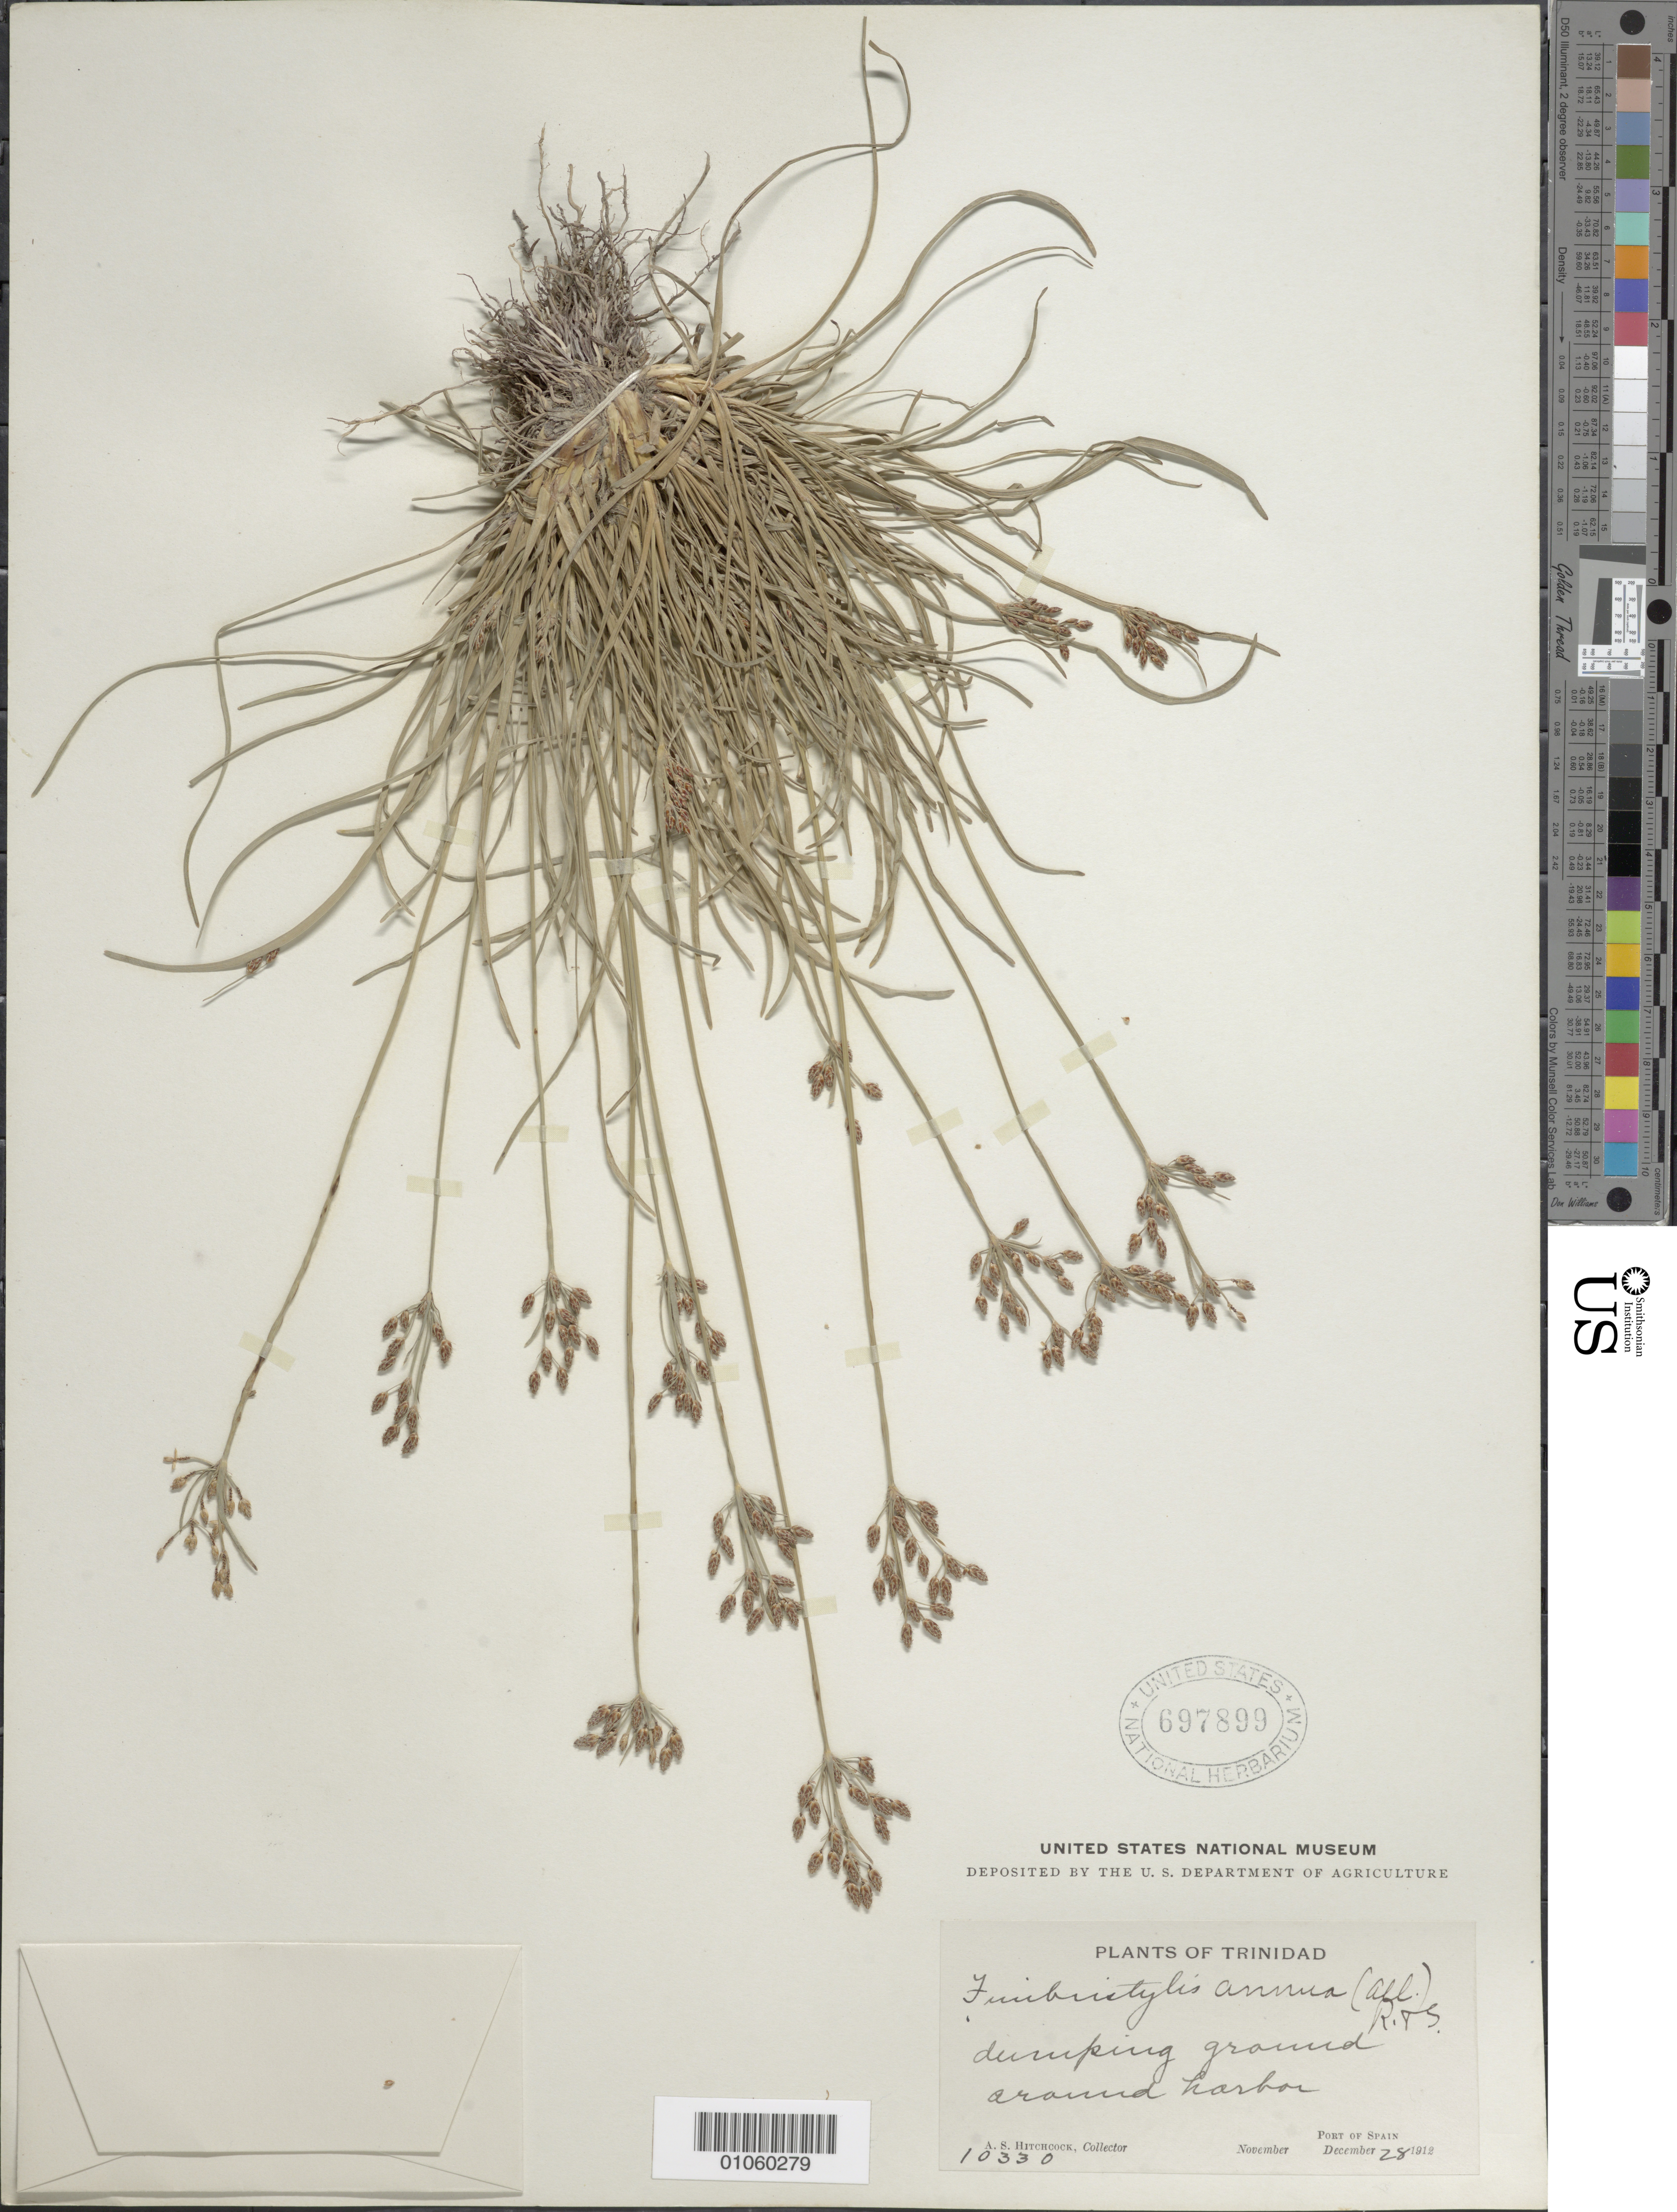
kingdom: Plantae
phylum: Tracheophyta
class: Liliopsida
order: Poales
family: Cyperaceae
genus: Fimbristylis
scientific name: Fimbristylis annua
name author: (All.) Roem. & Schult.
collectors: A. S. Hitchcock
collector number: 10330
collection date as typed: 28 Dec 1912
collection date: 1912-12-28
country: Trinidad and Tobago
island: Trinidad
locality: Port of Spain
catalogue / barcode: US 697899